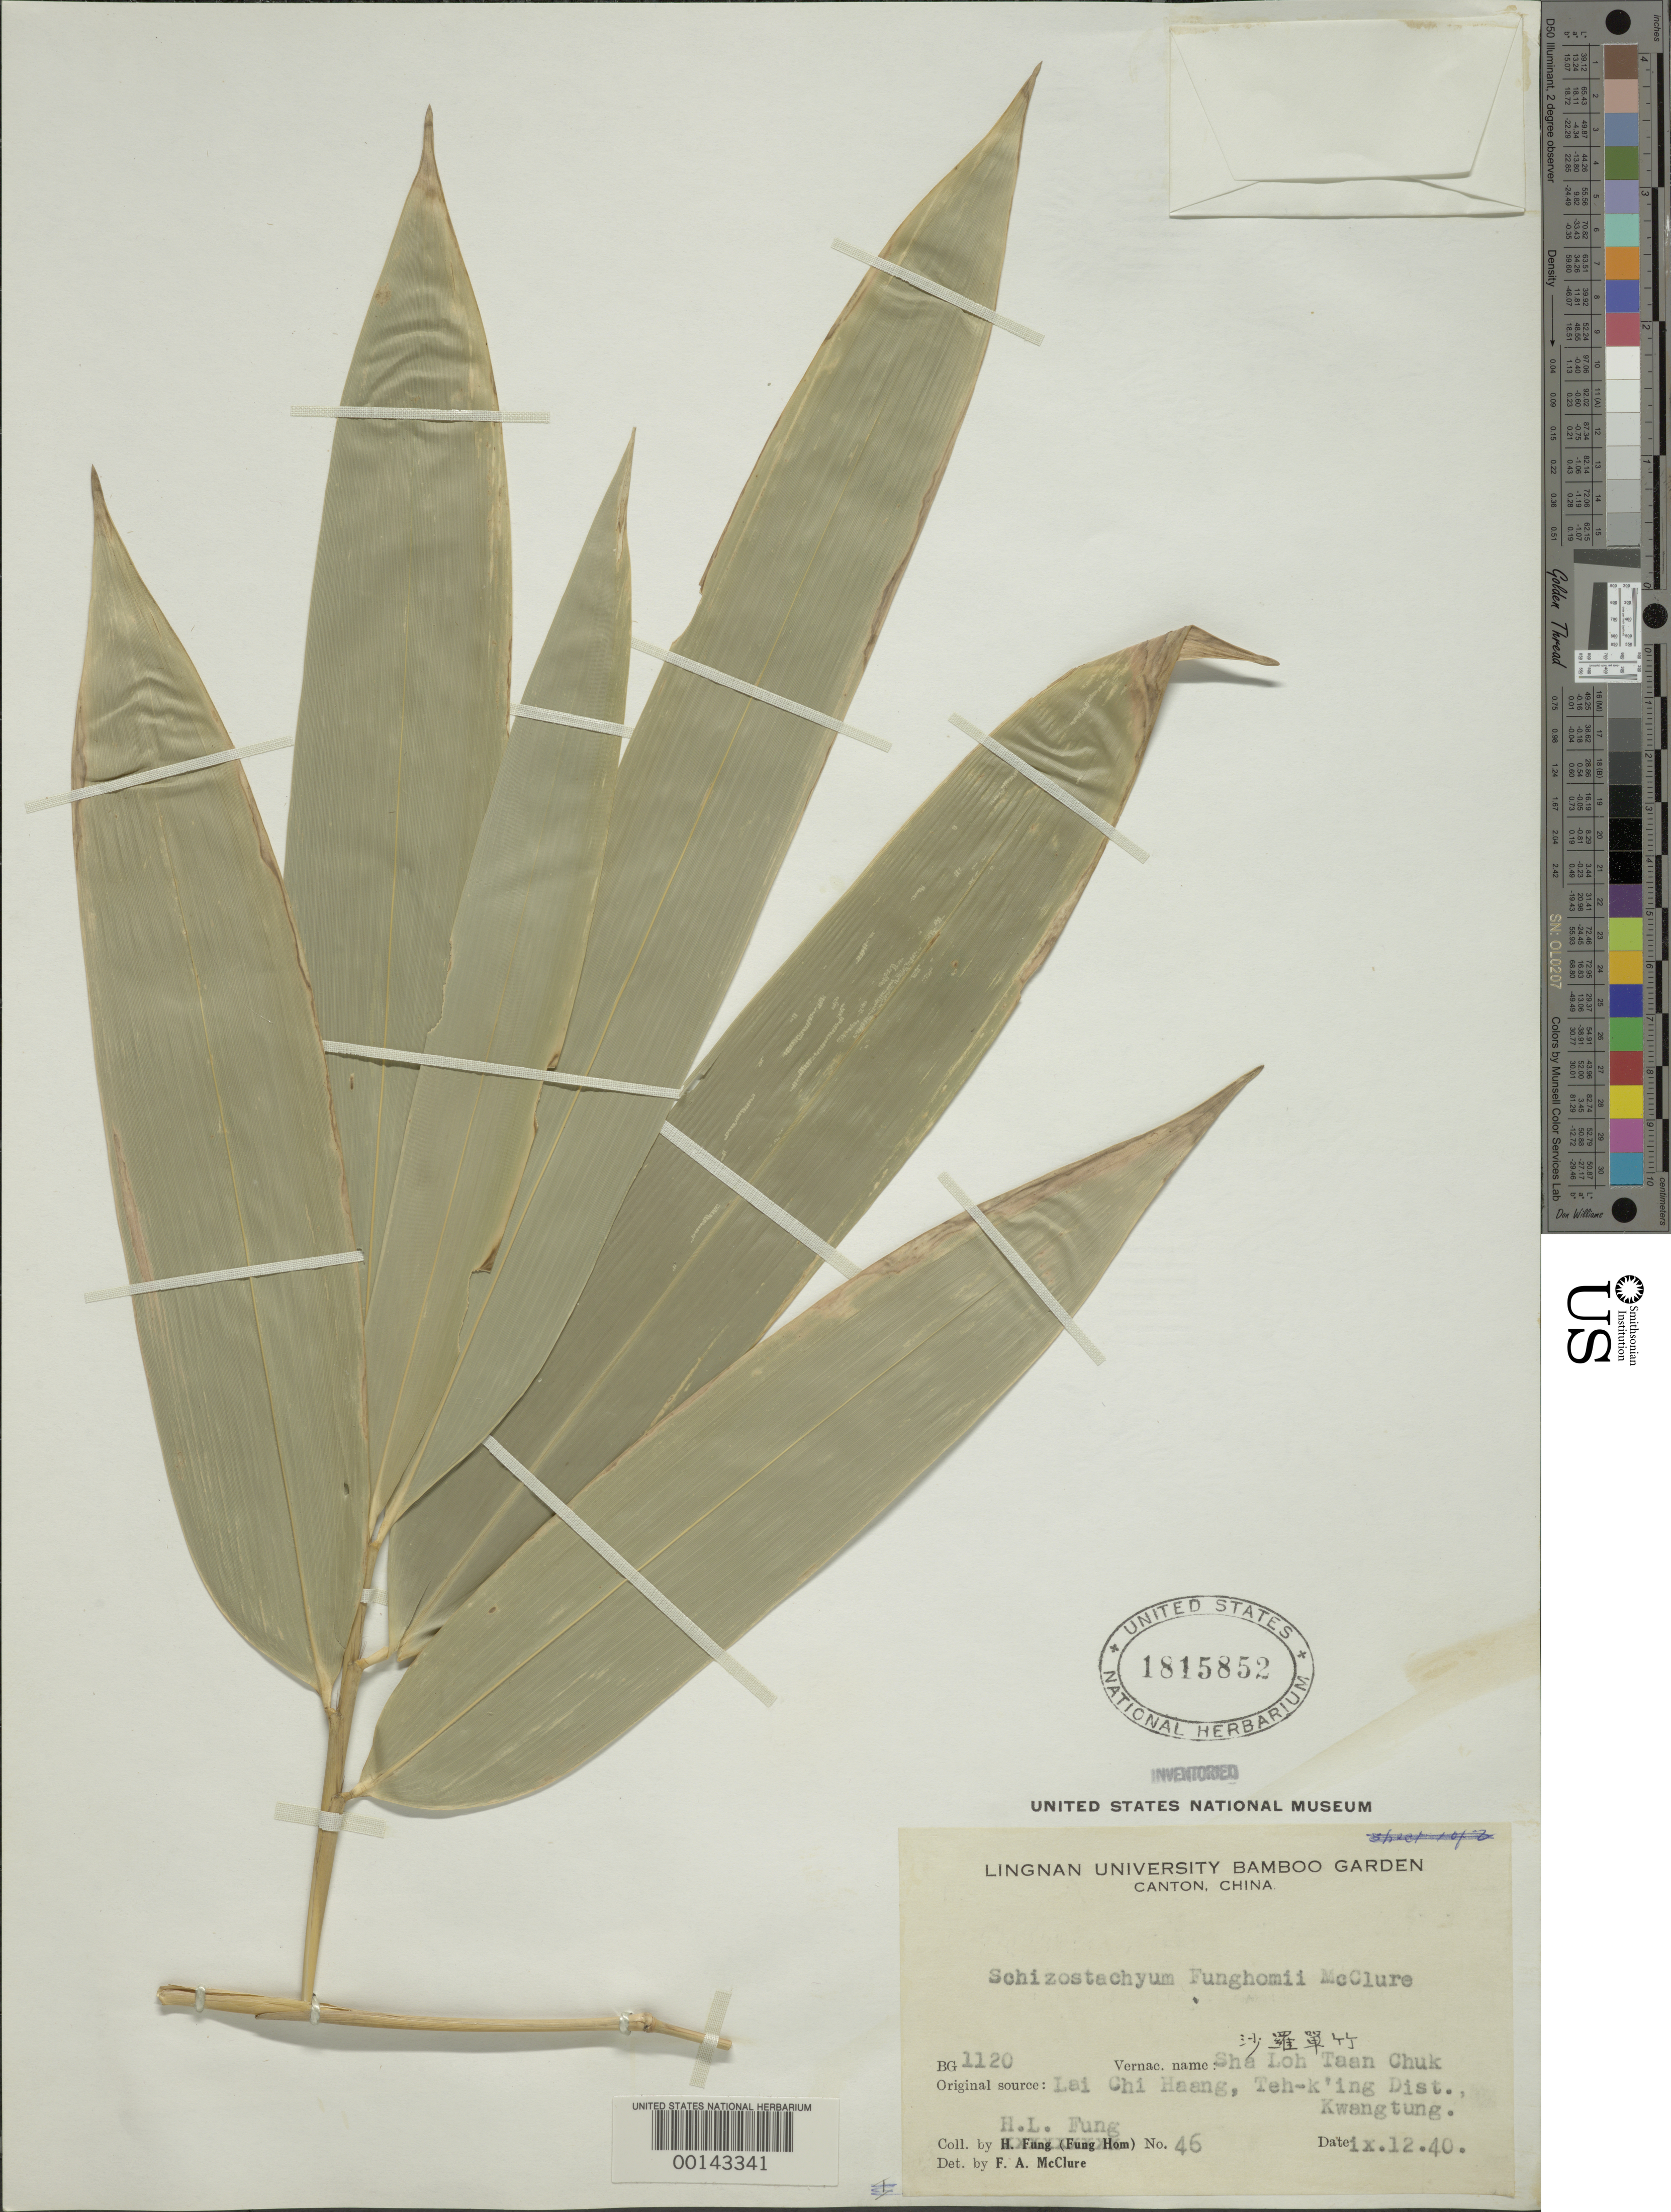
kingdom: Plantae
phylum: Tracheophyta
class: Liliopsida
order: Poales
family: Poaceae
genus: Schizostachyum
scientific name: Schizostachyum funghomii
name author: McClure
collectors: H. L. Fung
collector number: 46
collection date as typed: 12 Sep 1940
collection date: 1940-09-12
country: China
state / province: Guangdong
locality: Lingnan univ. bg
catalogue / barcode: US 1815852